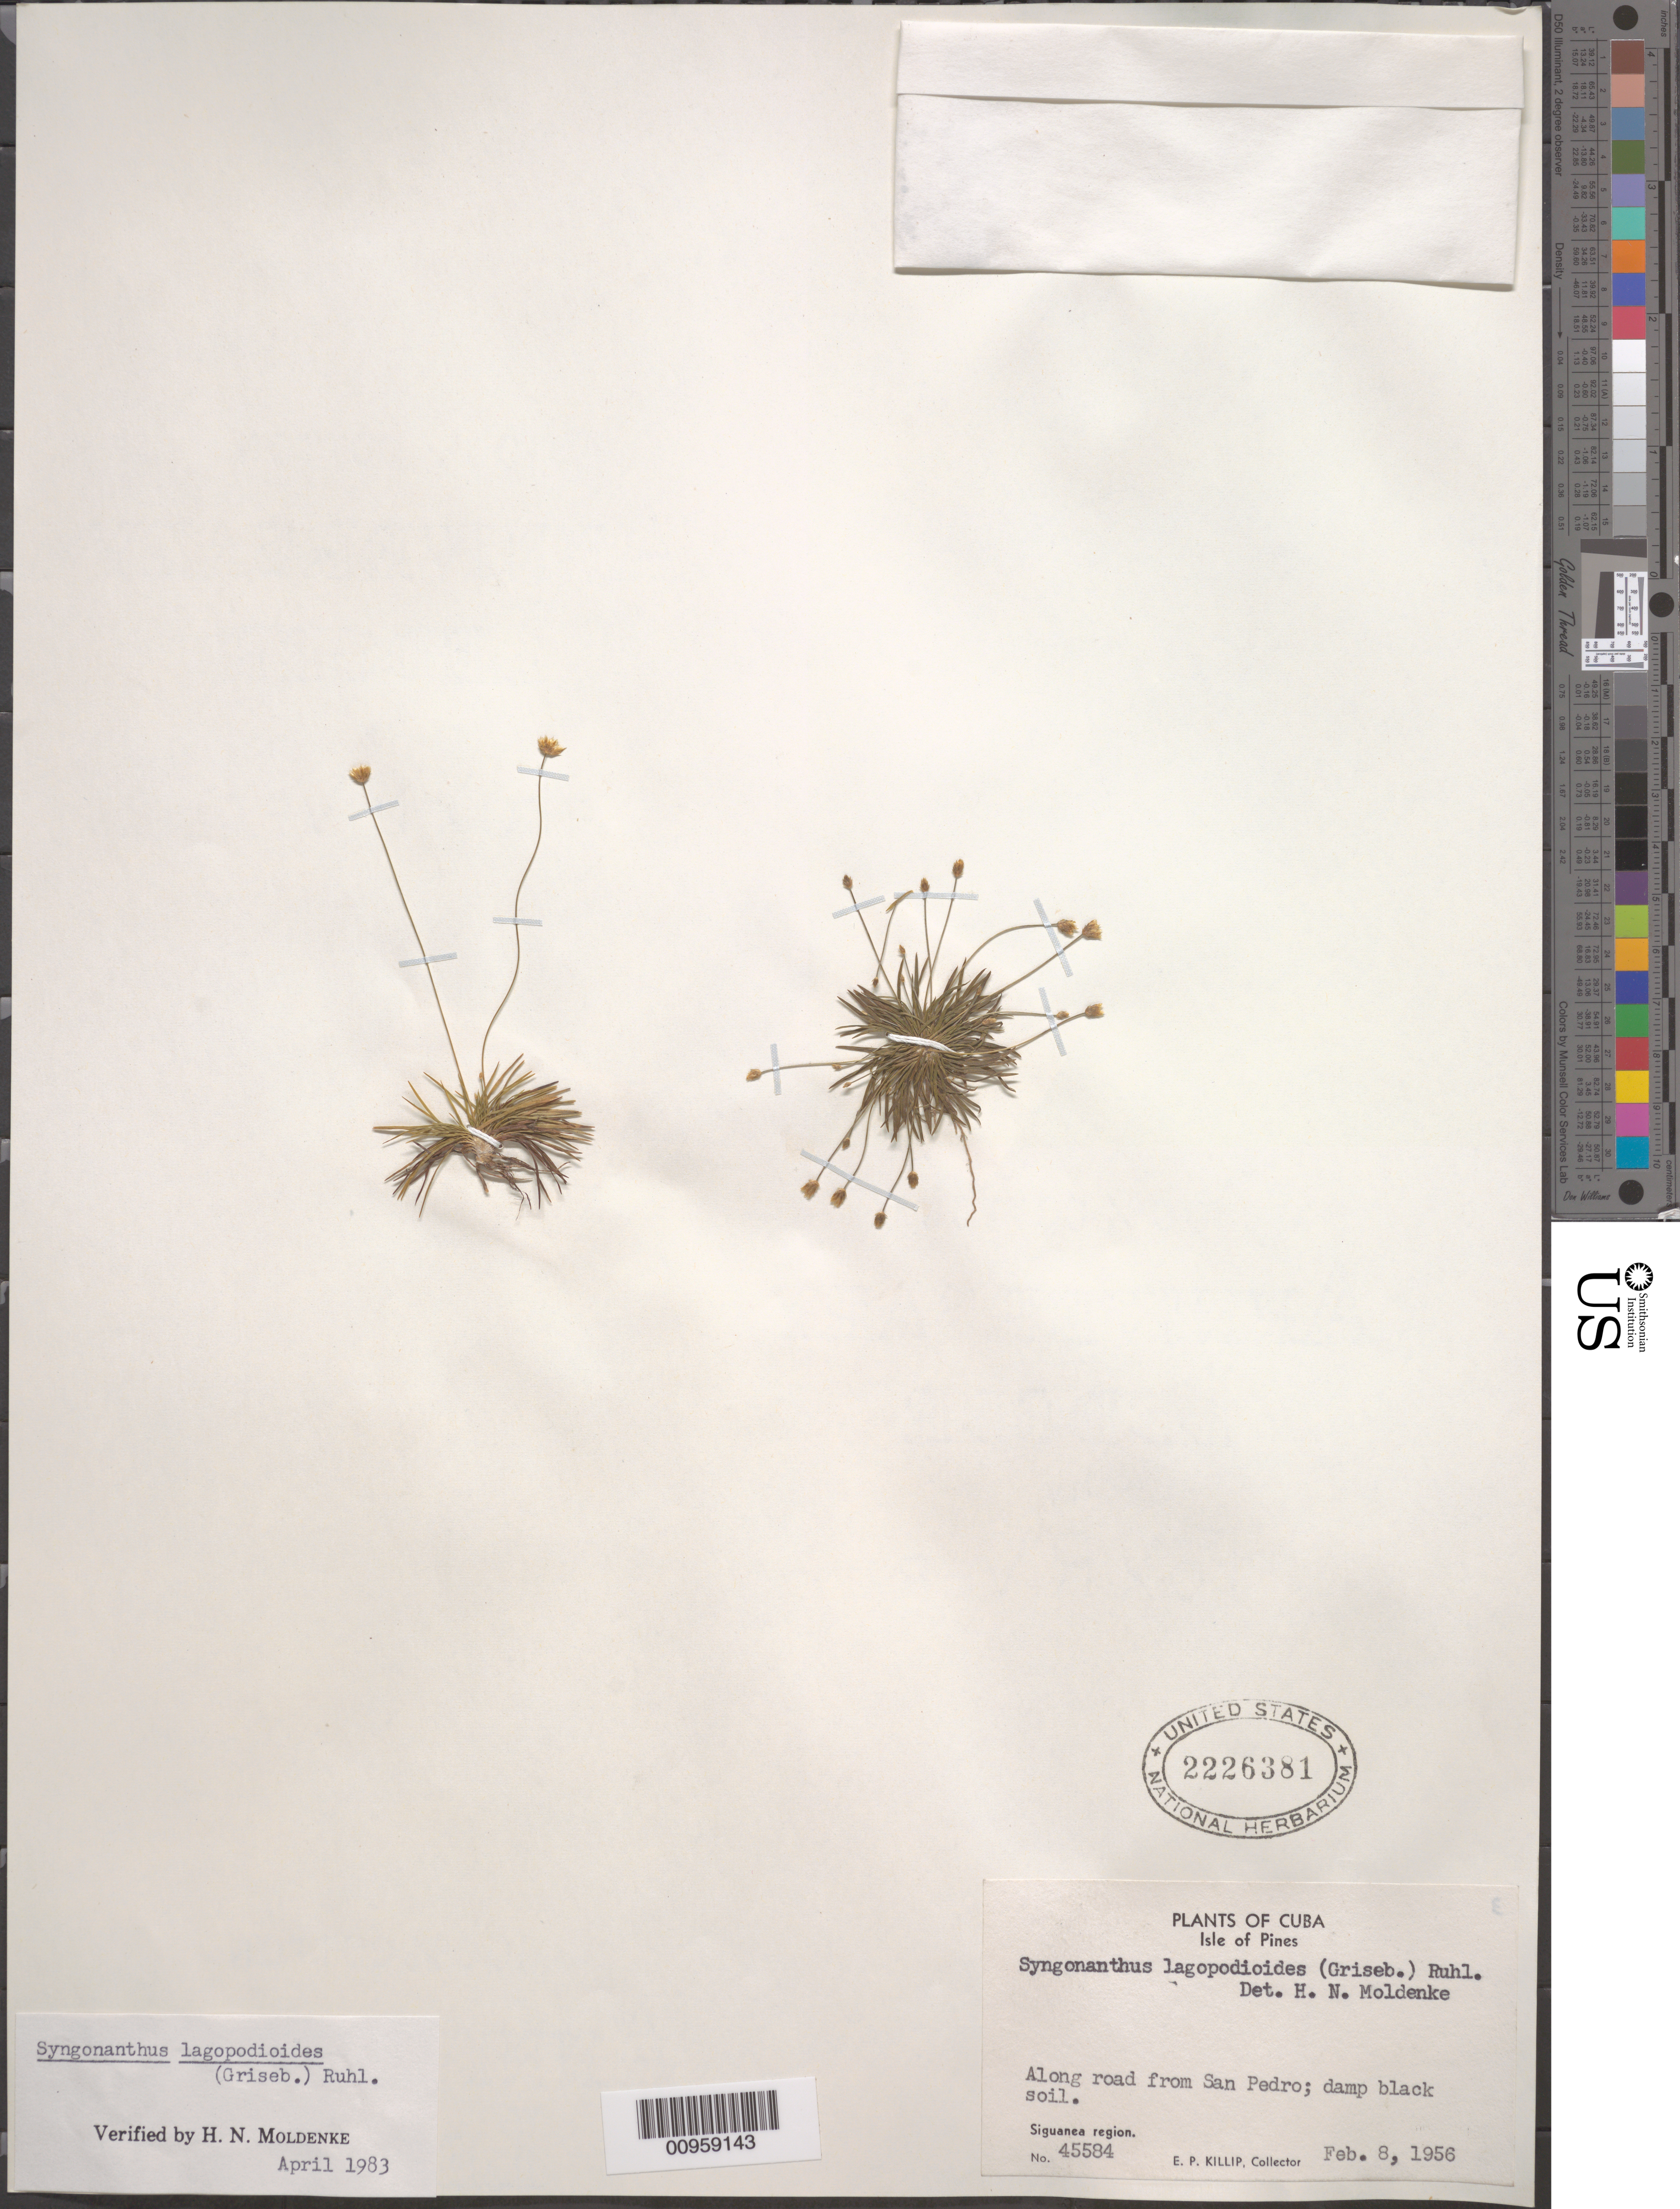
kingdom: Plantae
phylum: Tracheophyta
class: Liliopsida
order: Poales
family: Eriocaulaceae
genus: Syngonanthus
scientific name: Syngonanthus lagopodioides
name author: (Griseb.) Ruhland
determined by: Moldenke, H. N.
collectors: E. P. Killip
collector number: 45584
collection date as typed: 08 Feb 1956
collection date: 1956-02-08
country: Cuba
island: Isla de la Juventud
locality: Siguanea Region, along road from San Pedro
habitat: Damp black soil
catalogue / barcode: US 2226381